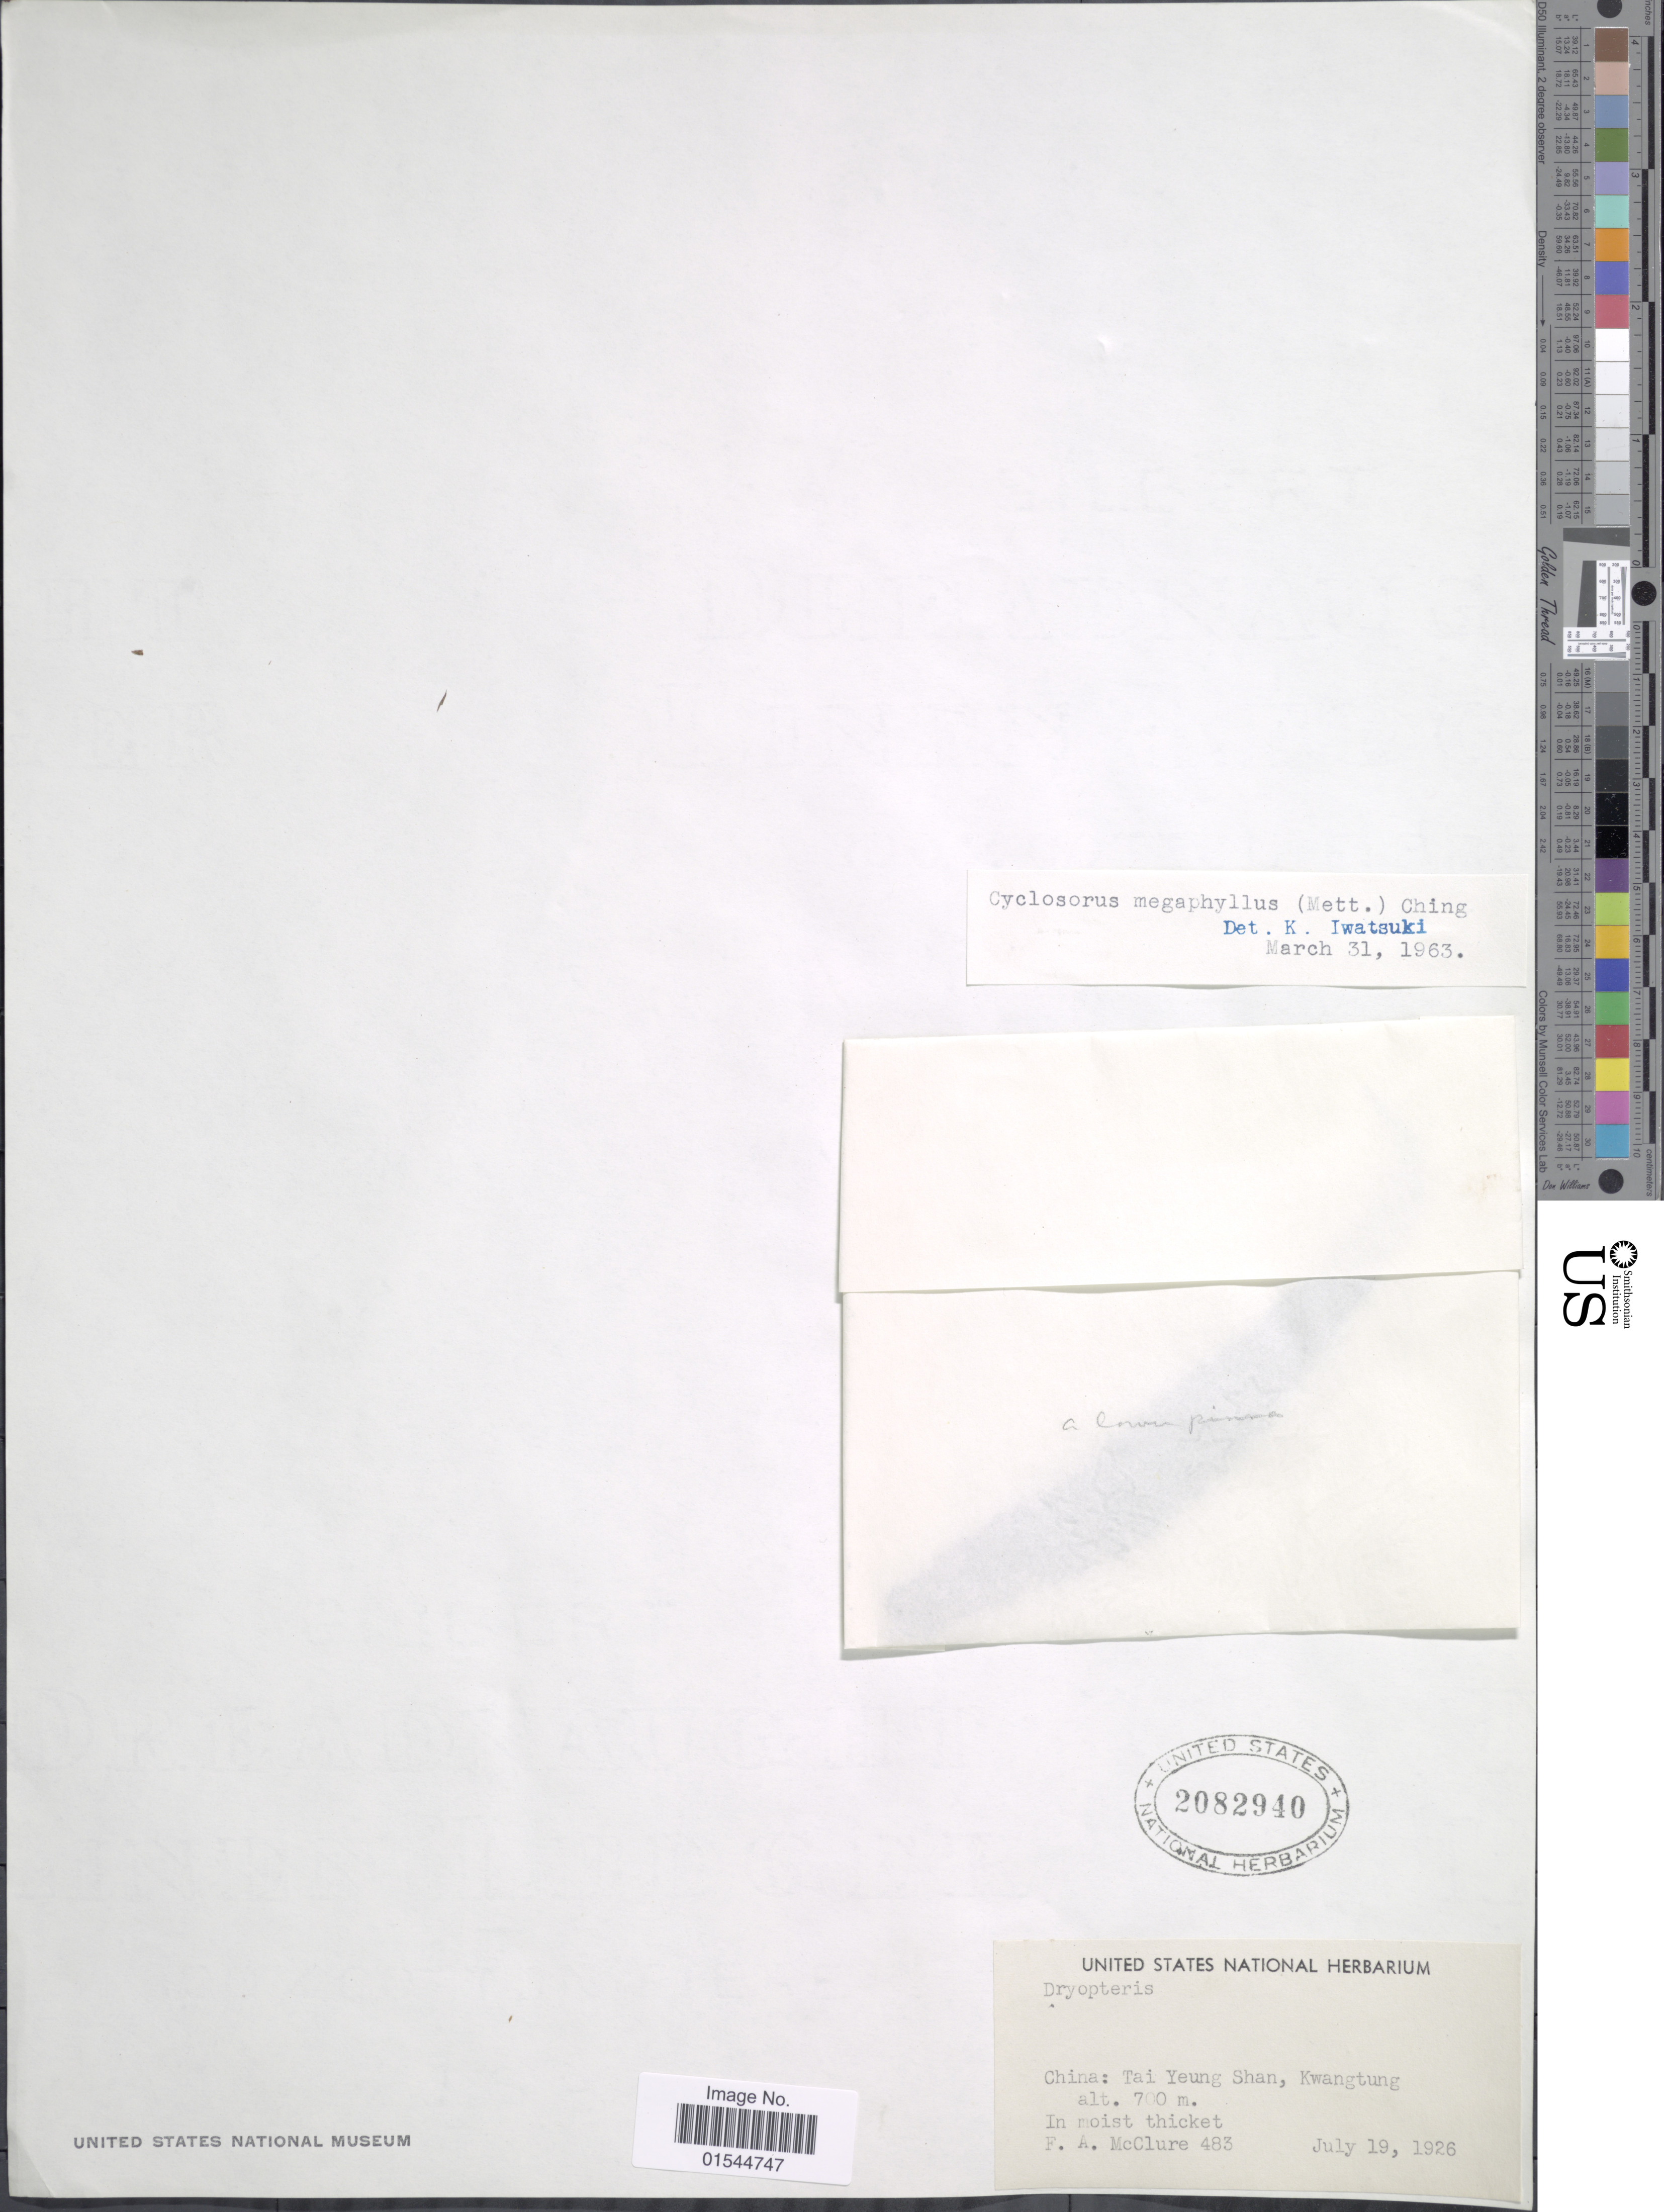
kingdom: Plantae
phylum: Tracheophyta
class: Polypodiopsida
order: Polypodiales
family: Thelypteridaceae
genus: Sphaerostephanos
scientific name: Sphaerostephanos penniger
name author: (Hook.) Holttum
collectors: F. A. McClure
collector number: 483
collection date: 1926-07-19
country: China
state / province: Guangdong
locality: China: Tai Yeung Shan, Kwangtung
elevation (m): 700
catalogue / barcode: US 2082940